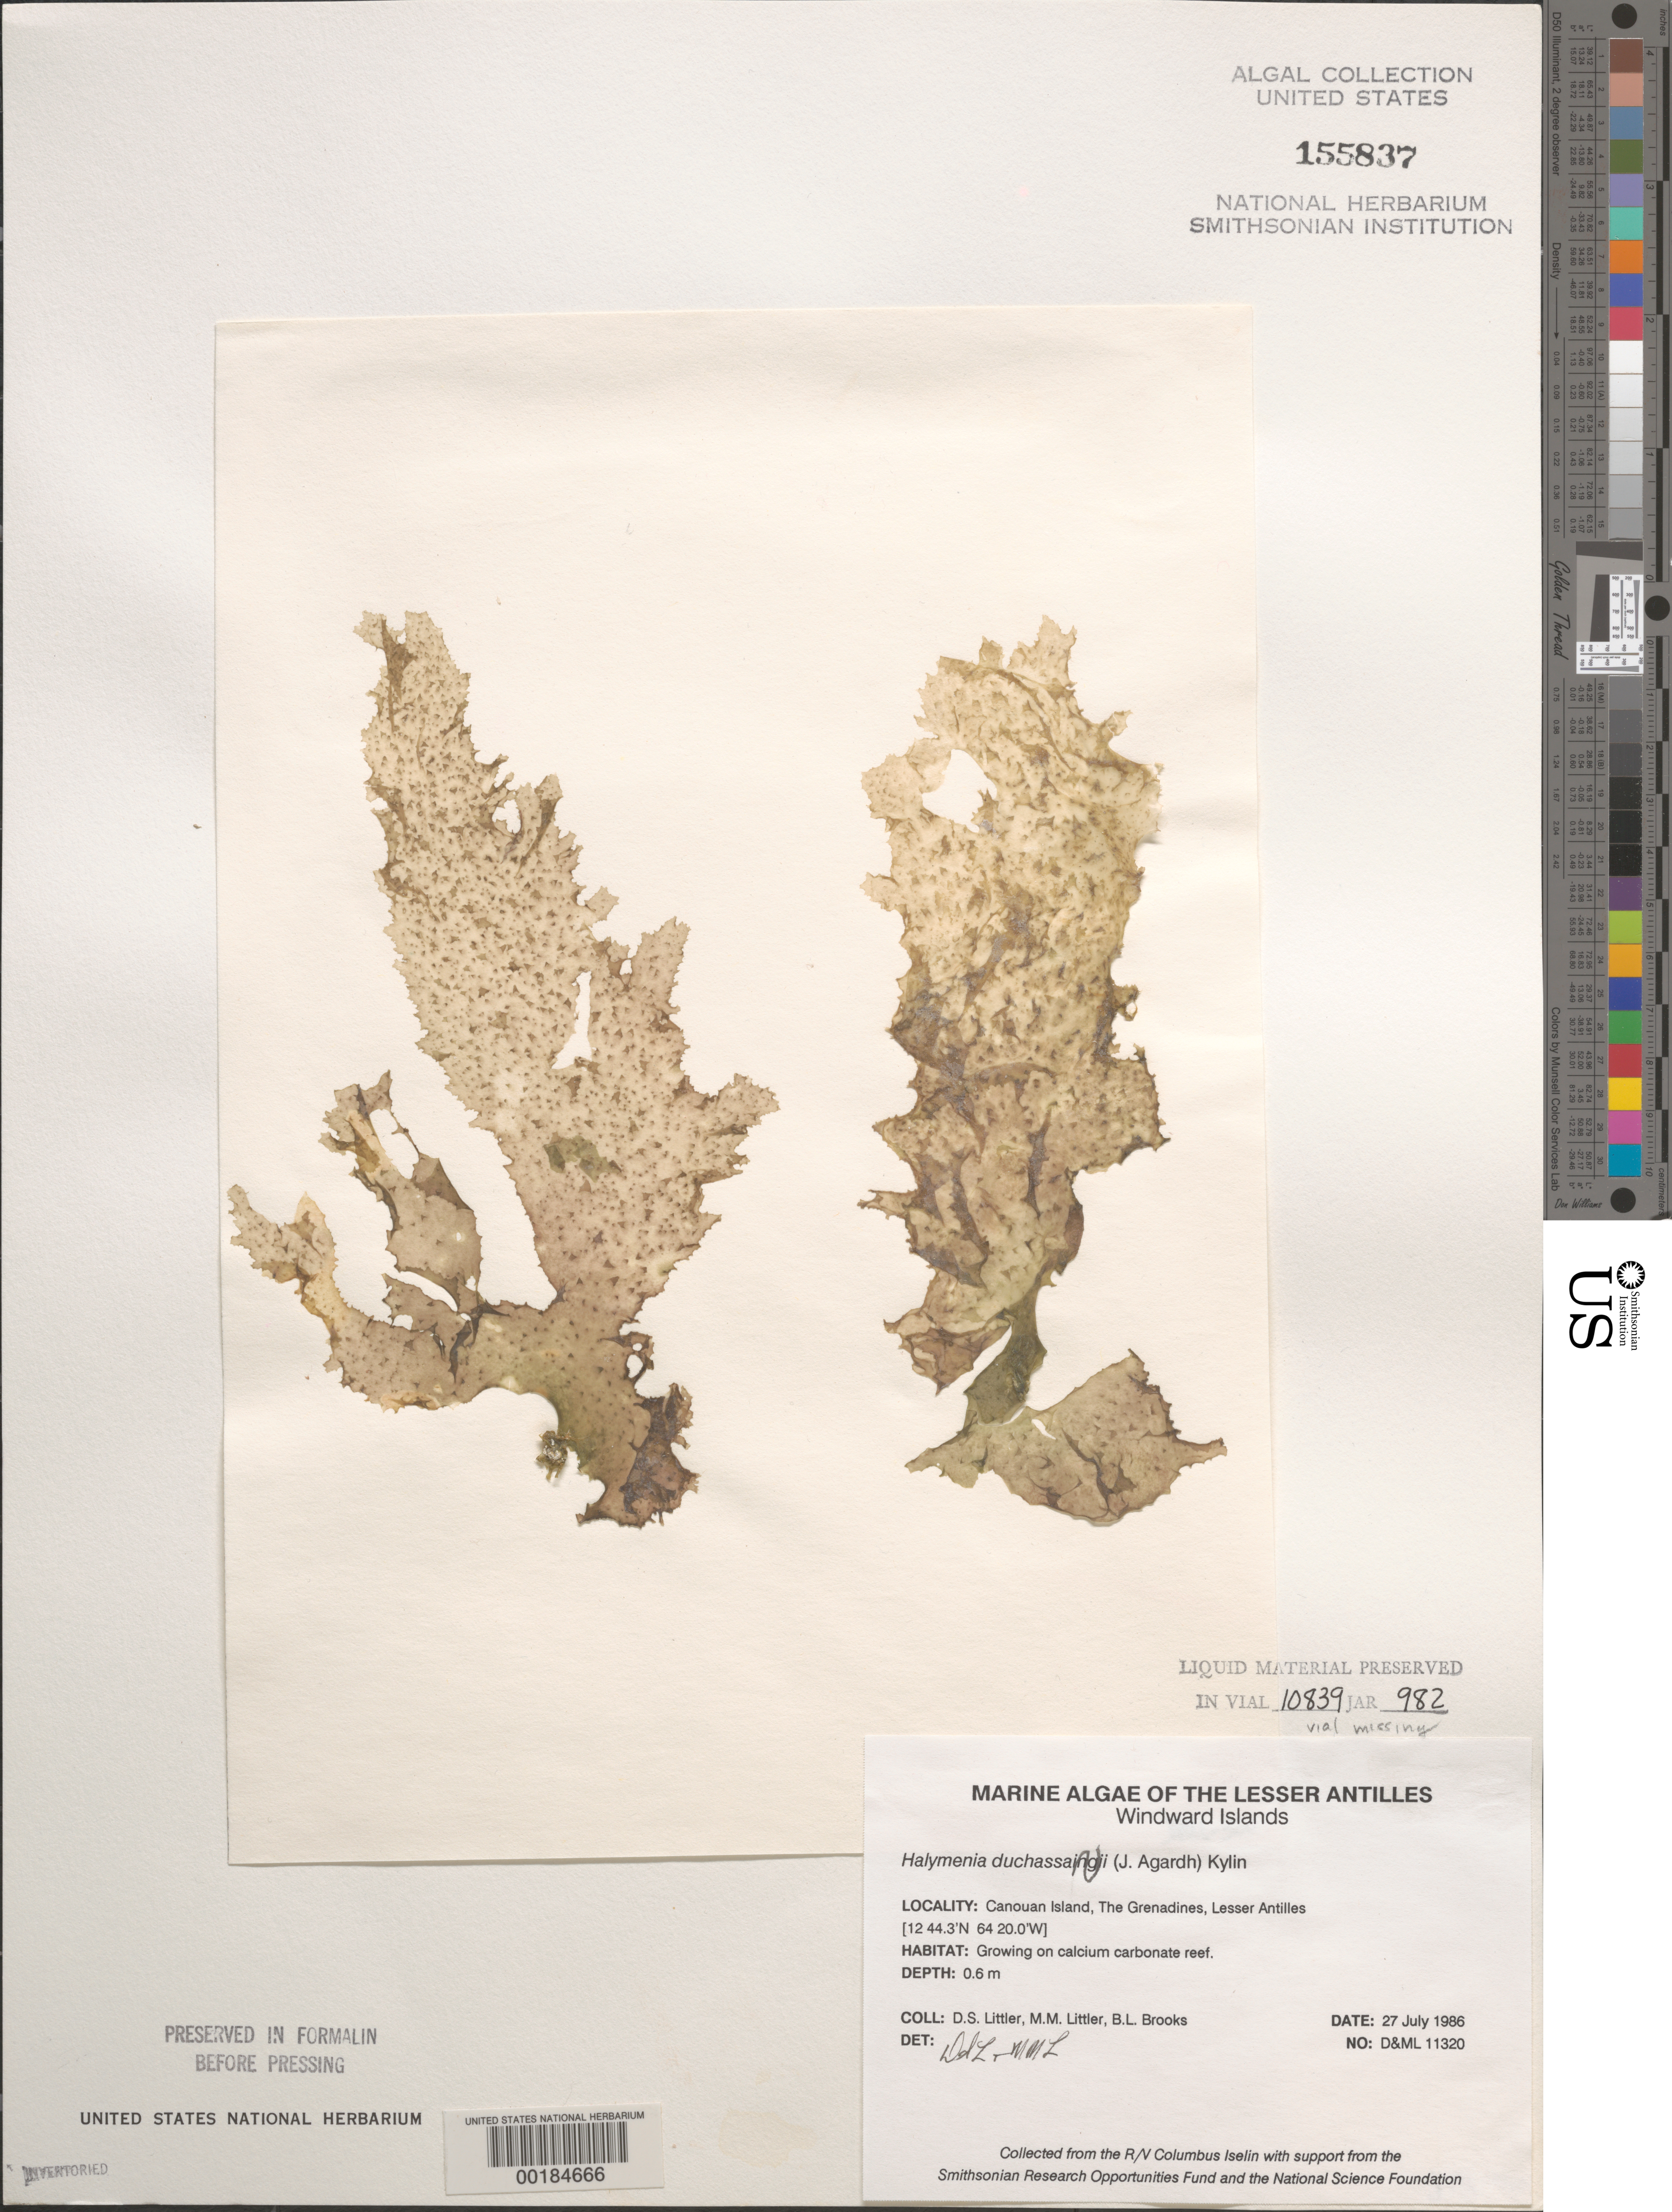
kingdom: Plantae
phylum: Rhodophyta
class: Florideophyceae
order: Halymeniales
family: Halymeniaceae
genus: Halymenia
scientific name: Halymenia duchassaignii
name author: (J. Agardh) Kylin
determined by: Littler, D. S.; Littler, M. M.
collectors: D. S. Littler, M. M. Littler & B. Brooks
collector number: D&ML 11320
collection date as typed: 27 Jul 1986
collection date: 1986-07-27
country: St. Vincent - Grenadines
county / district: Grenadines Parish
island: Canouan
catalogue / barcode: US 155837